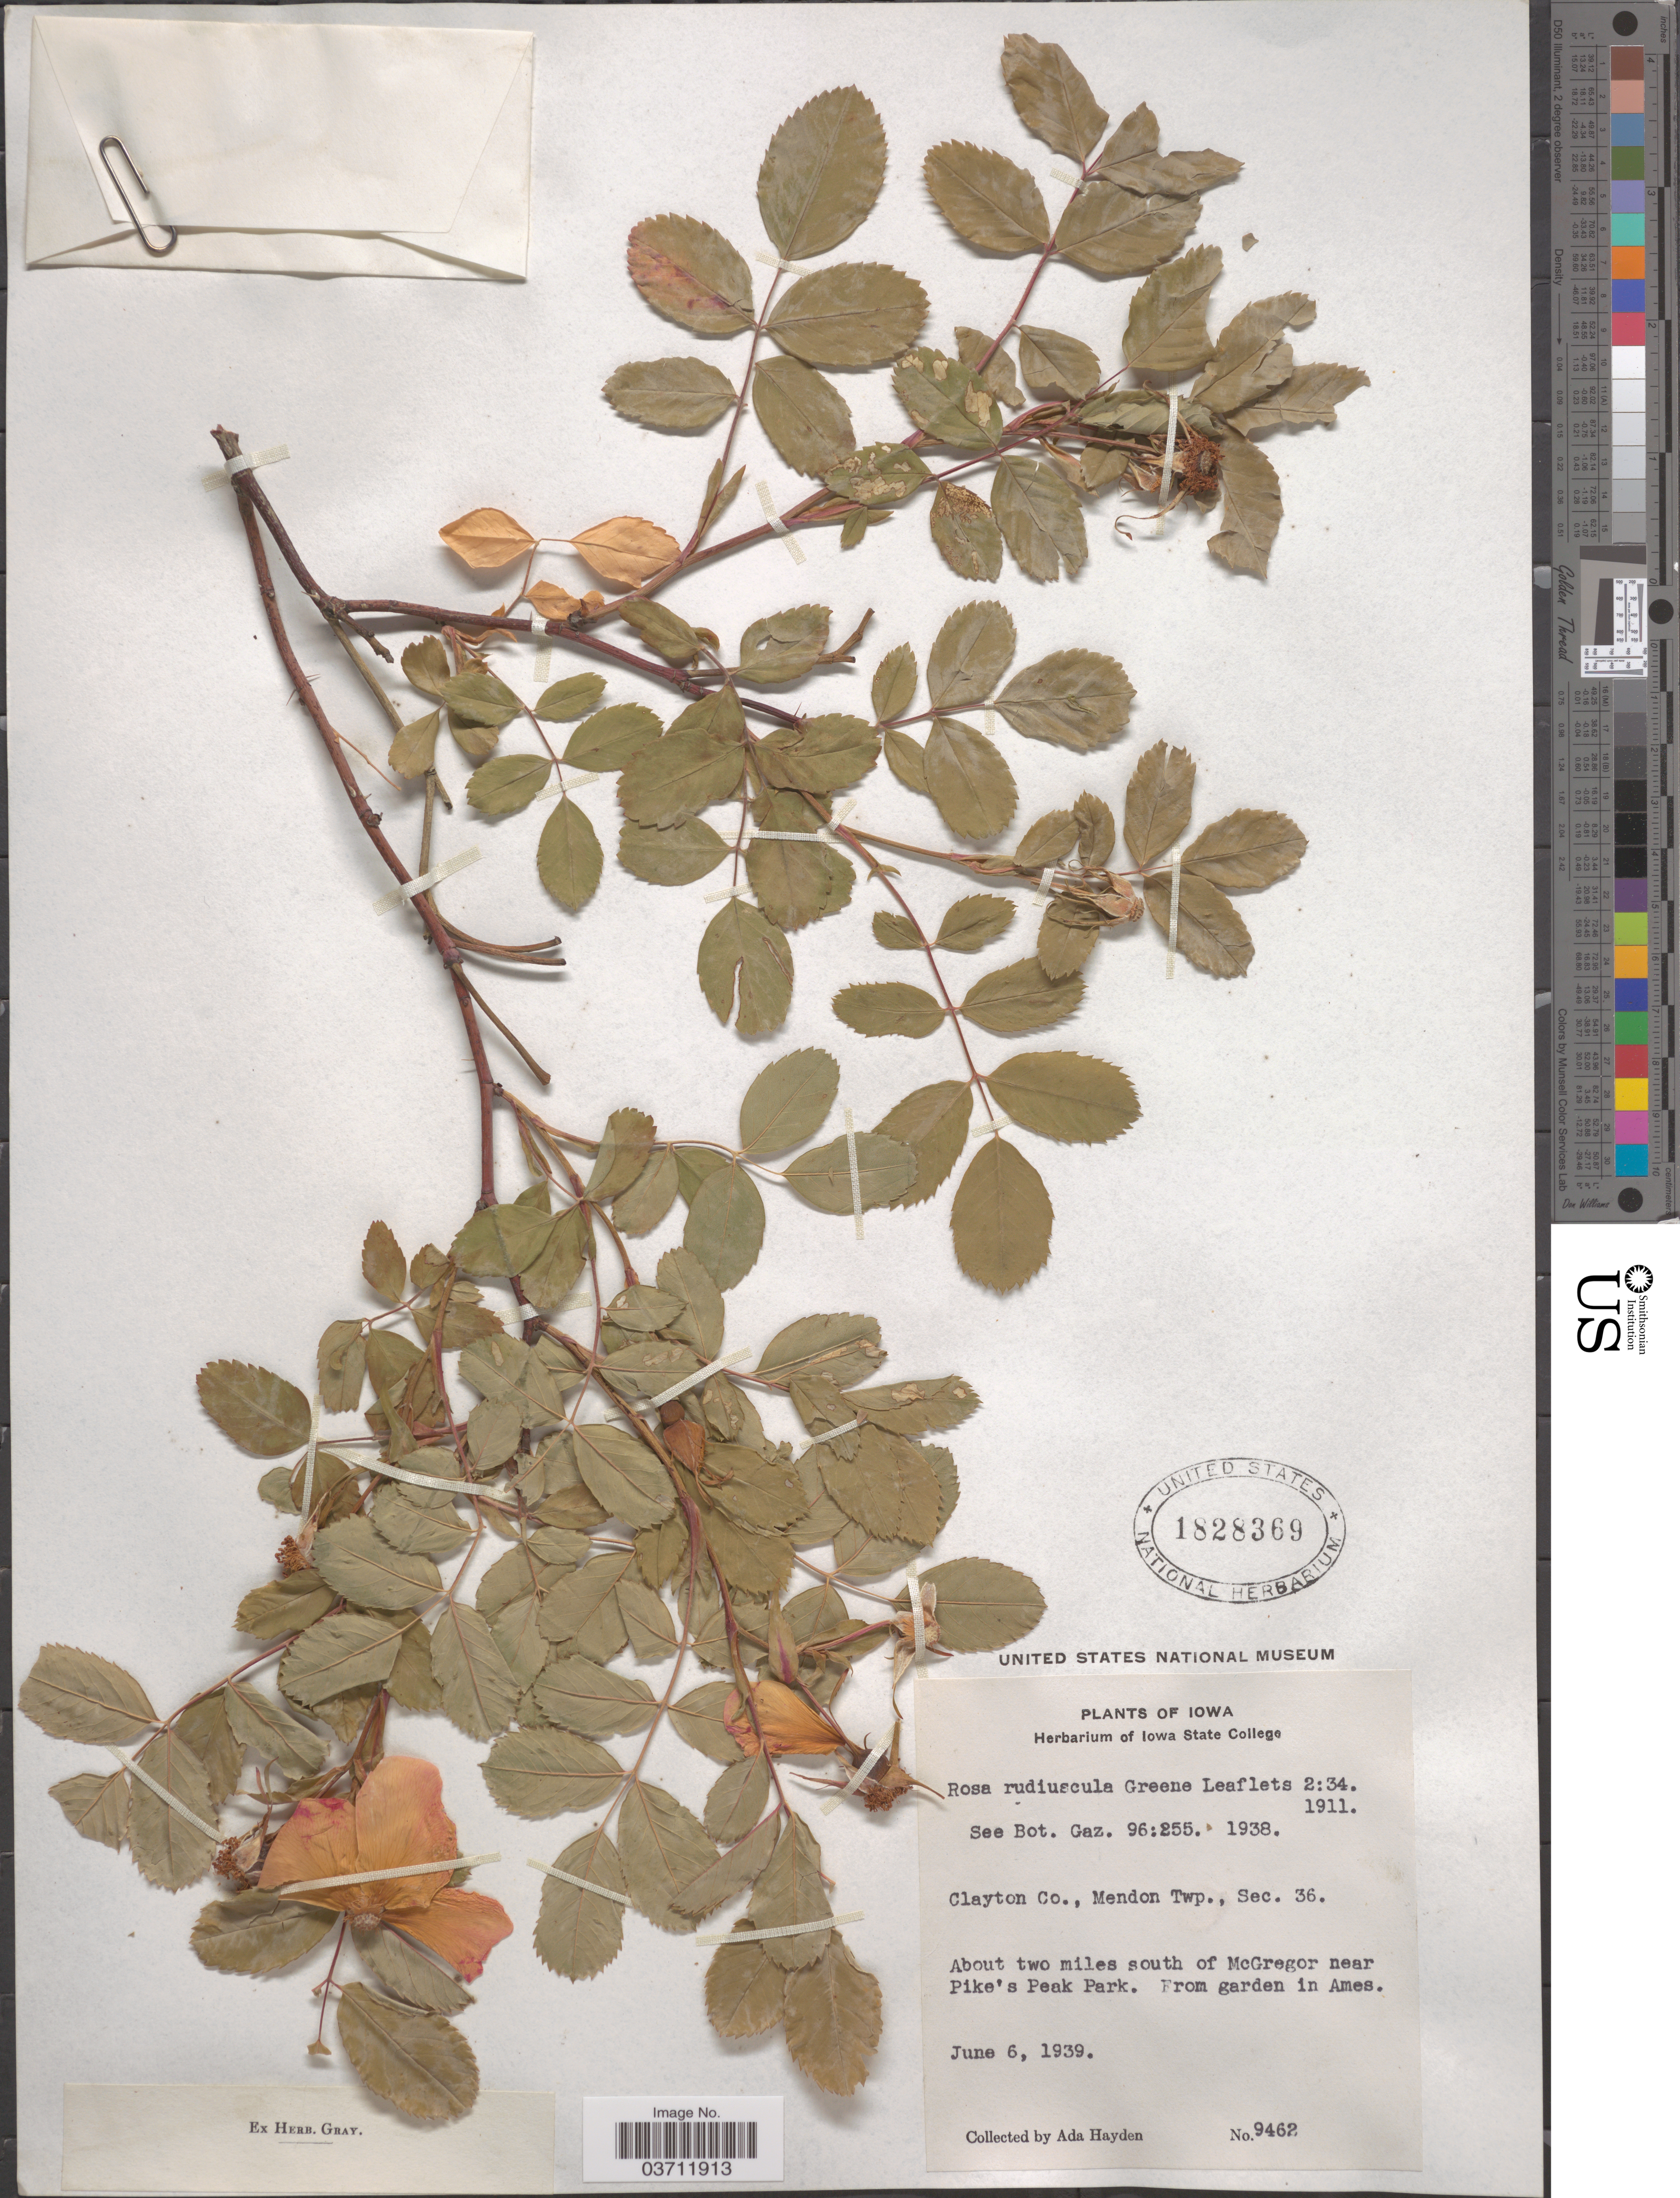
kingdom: Plantae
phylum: Tracheophyta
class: Magnoliopsida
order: Rosales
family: Rosaceae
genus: Rosa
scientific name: Rosa rudiuscula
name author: Greene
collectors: Ada Hayden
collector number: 9462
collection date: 1939-06-06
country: United States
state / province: Iowa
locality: Clayton Co., Mendon Twp., Sec. 36. About two miles south of McGregor near Pike's Peak Park. From garden in Ames.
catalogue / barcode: US 1828369